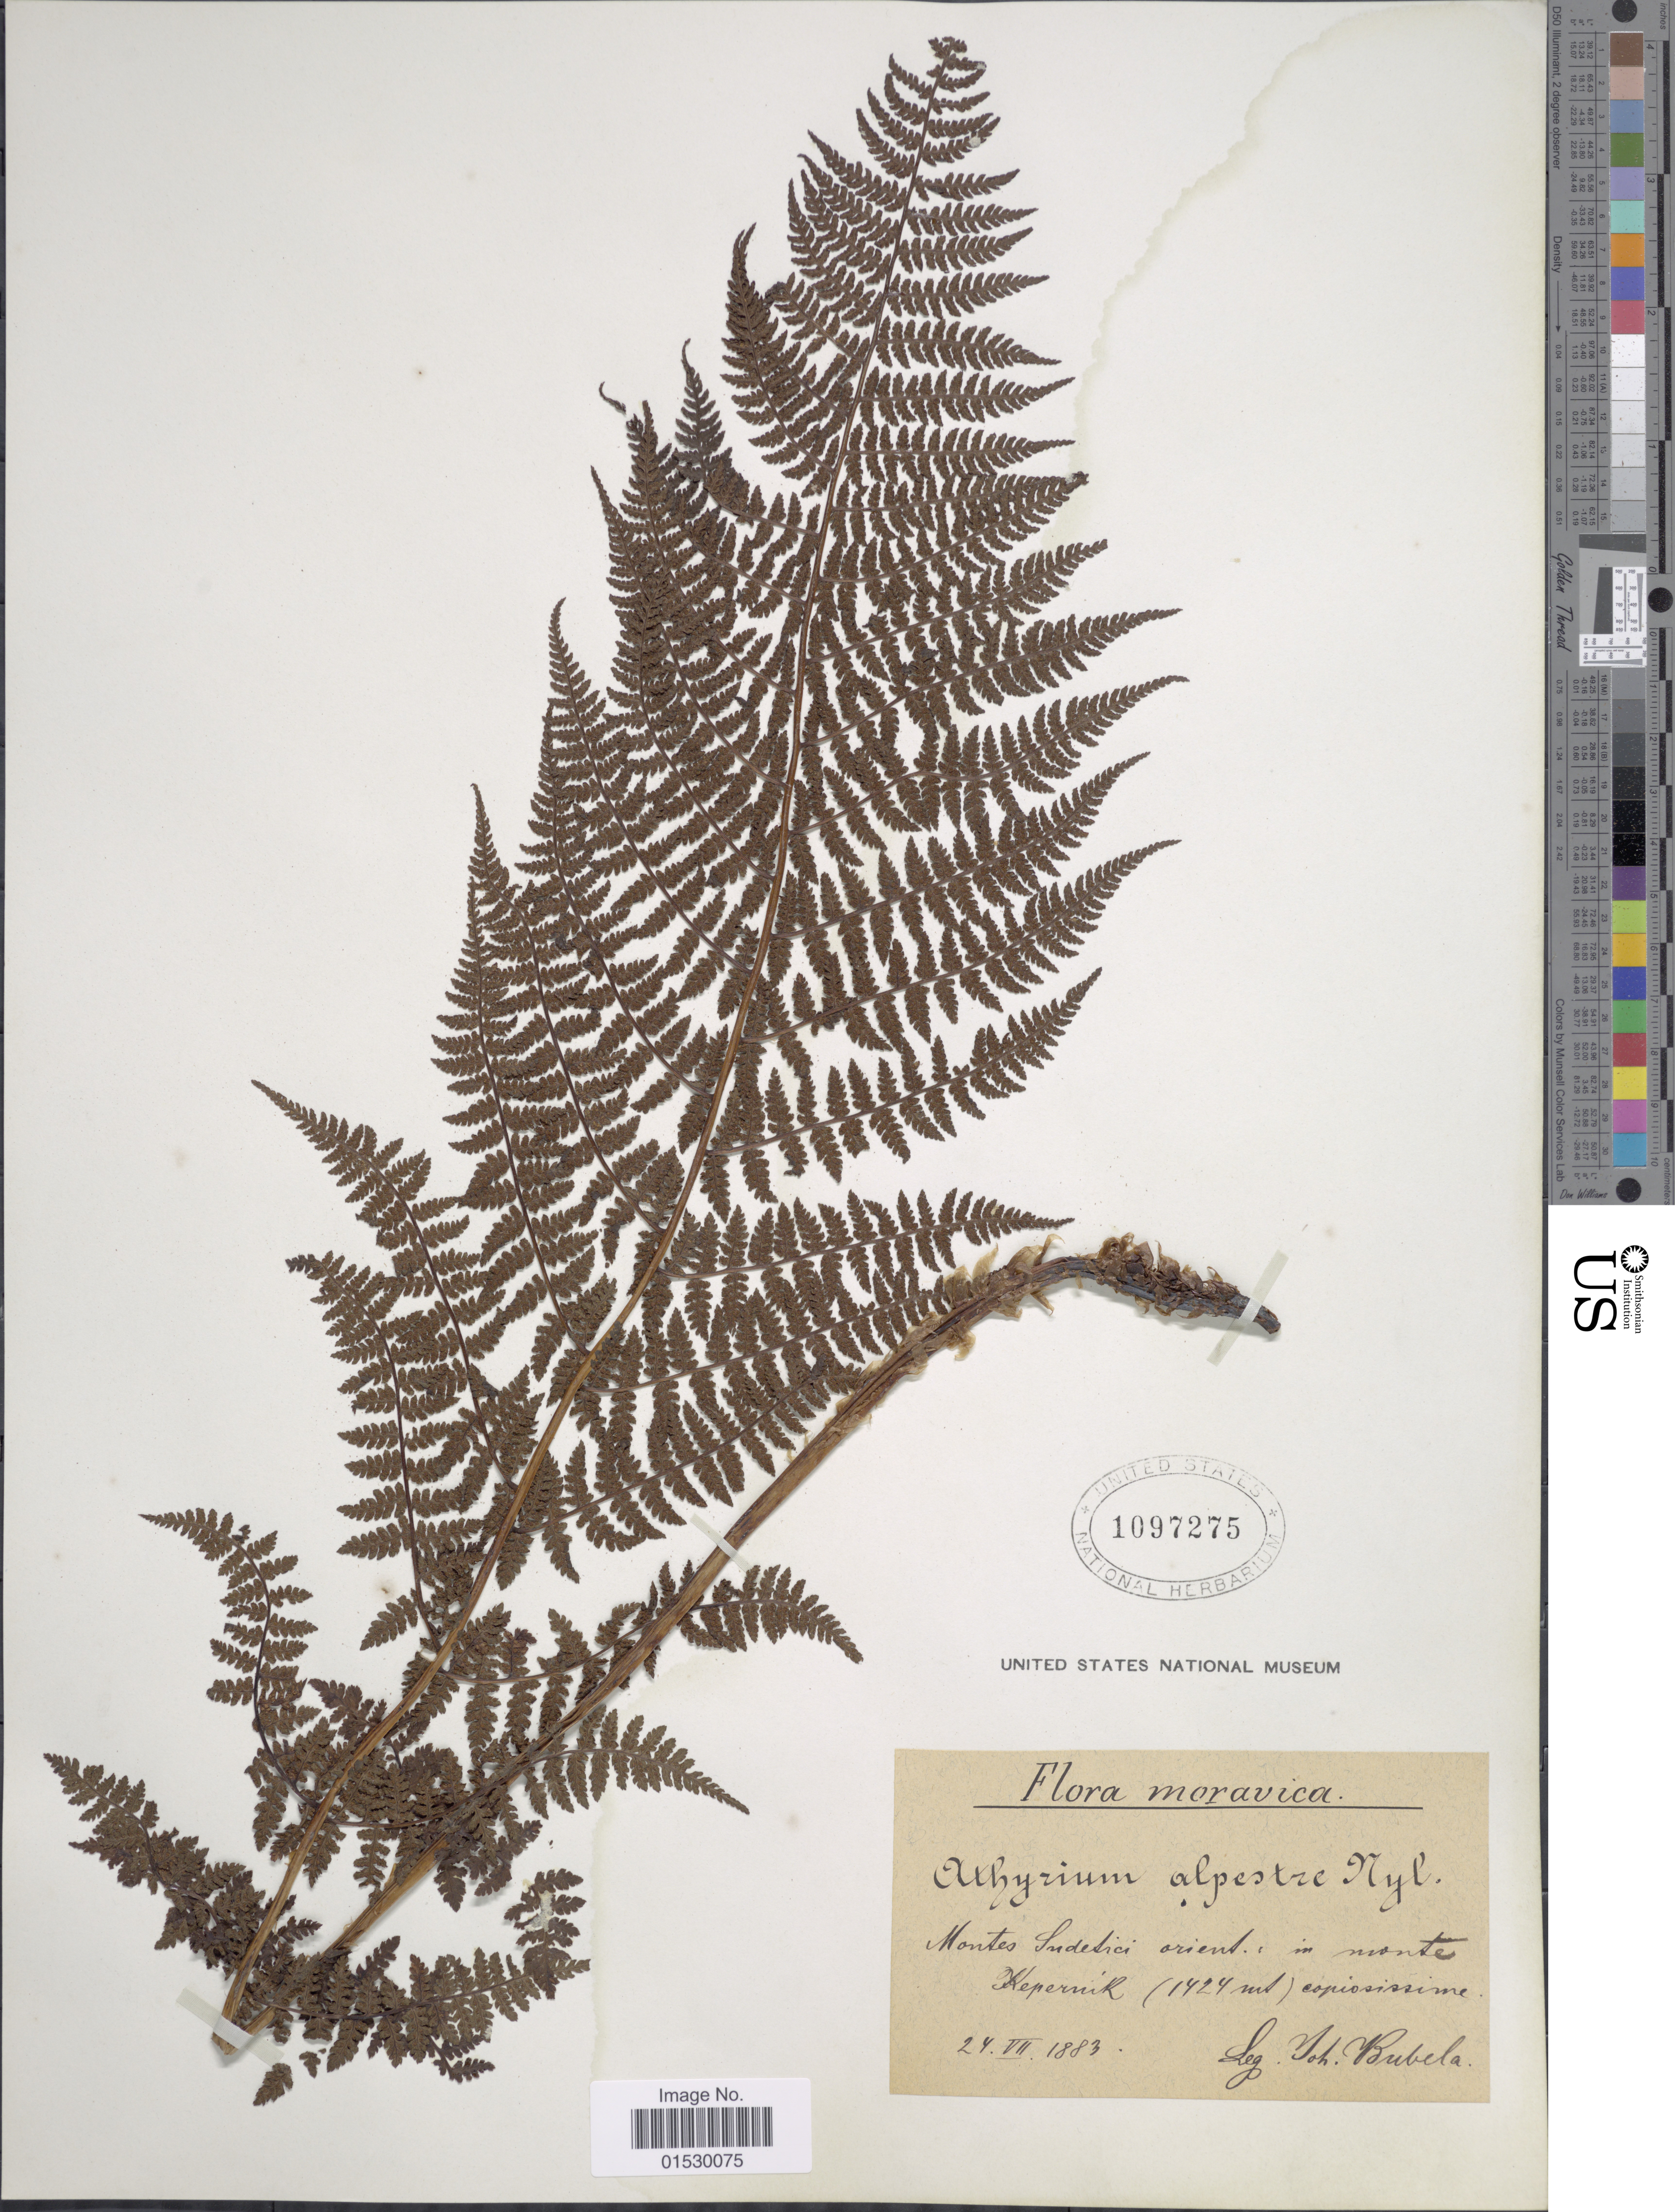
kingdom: Plantae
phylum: Tracheophyta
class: Polypodiopsida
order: Polypodiales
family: Athyriaceae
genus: Athyrium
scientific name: Athyrium alpestre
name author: (Hoppe) Rylands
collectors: J. Bubela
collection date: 1883-08-24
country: Czechia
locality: Moravica, Montes Indetici orient in Monte Kepernik Copiosissime [interpreted]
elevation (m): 1424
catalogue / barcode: US 1097275